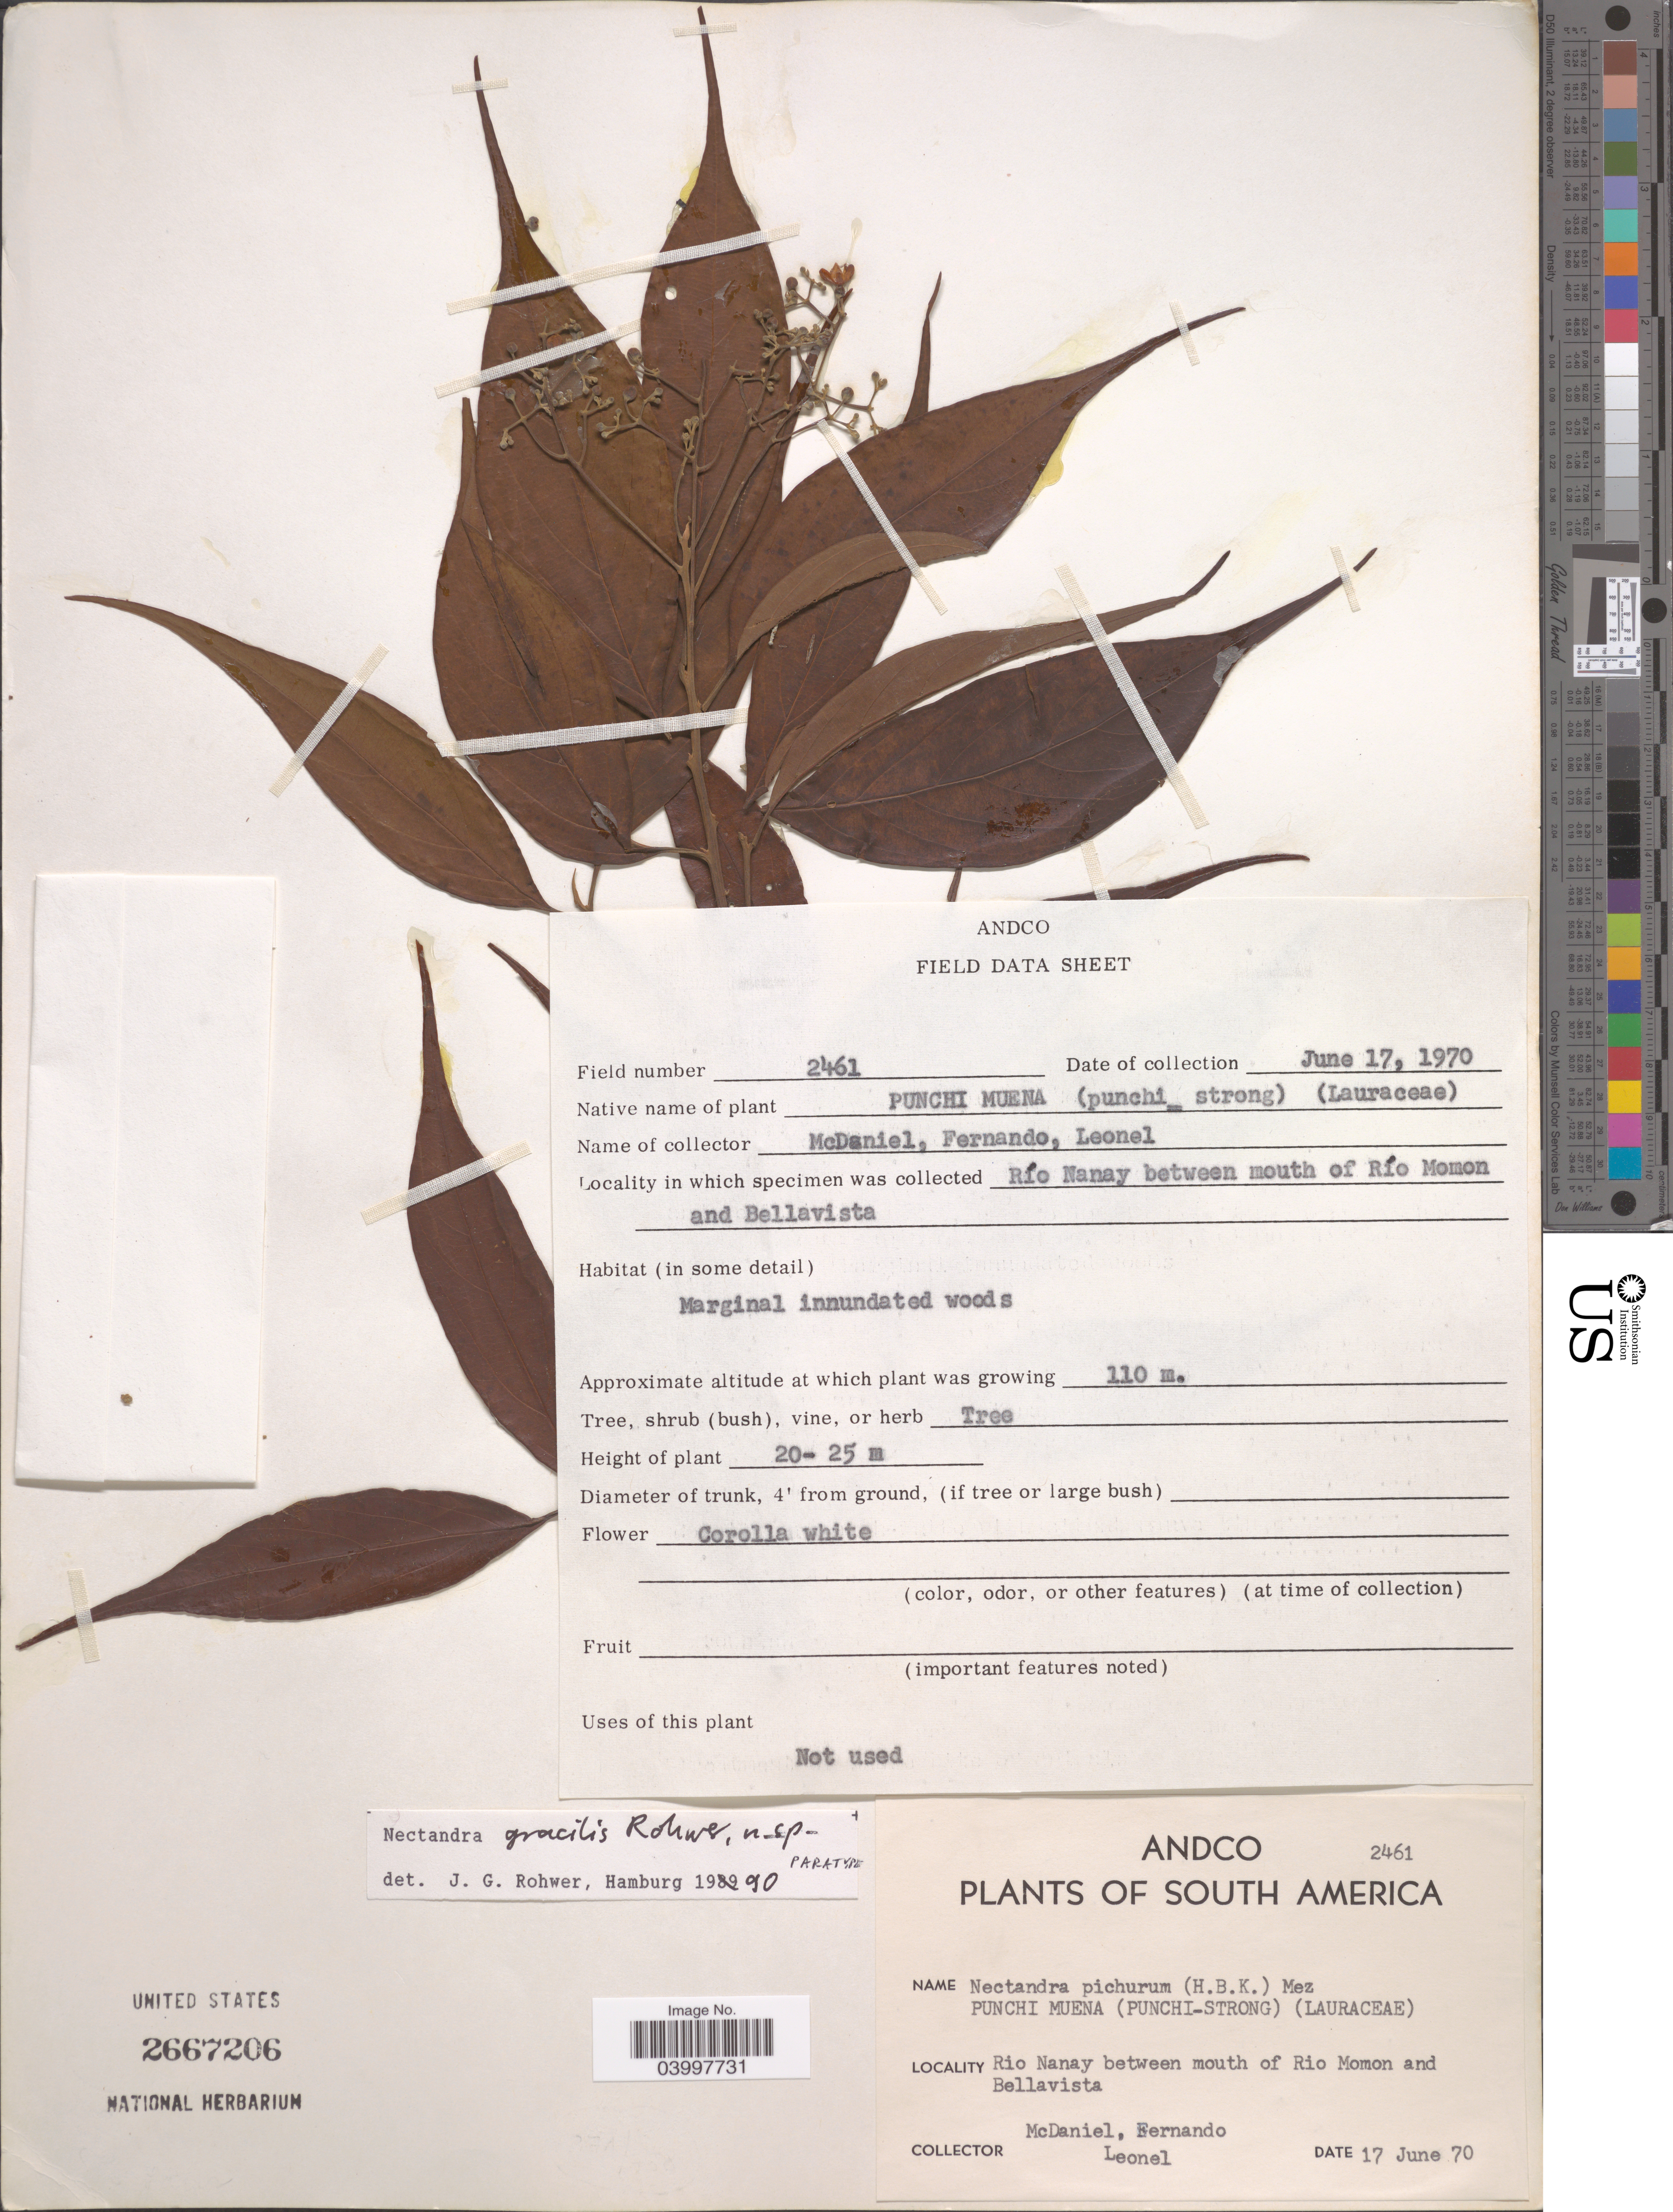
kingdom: Plantae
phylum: Tracheophyta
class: Magnoliopsida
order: Laurales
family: Lauraceae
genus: Nectandra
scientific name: Nectandra gracilis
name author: Rohwer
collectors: -- McDaniel, -- Fernando & -- Leonel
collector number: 2461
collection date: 1970-06-17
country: Peru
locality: Río Nanay between mouth of Río Momon and Bellavista.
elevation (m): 110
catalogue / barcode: US 2667206